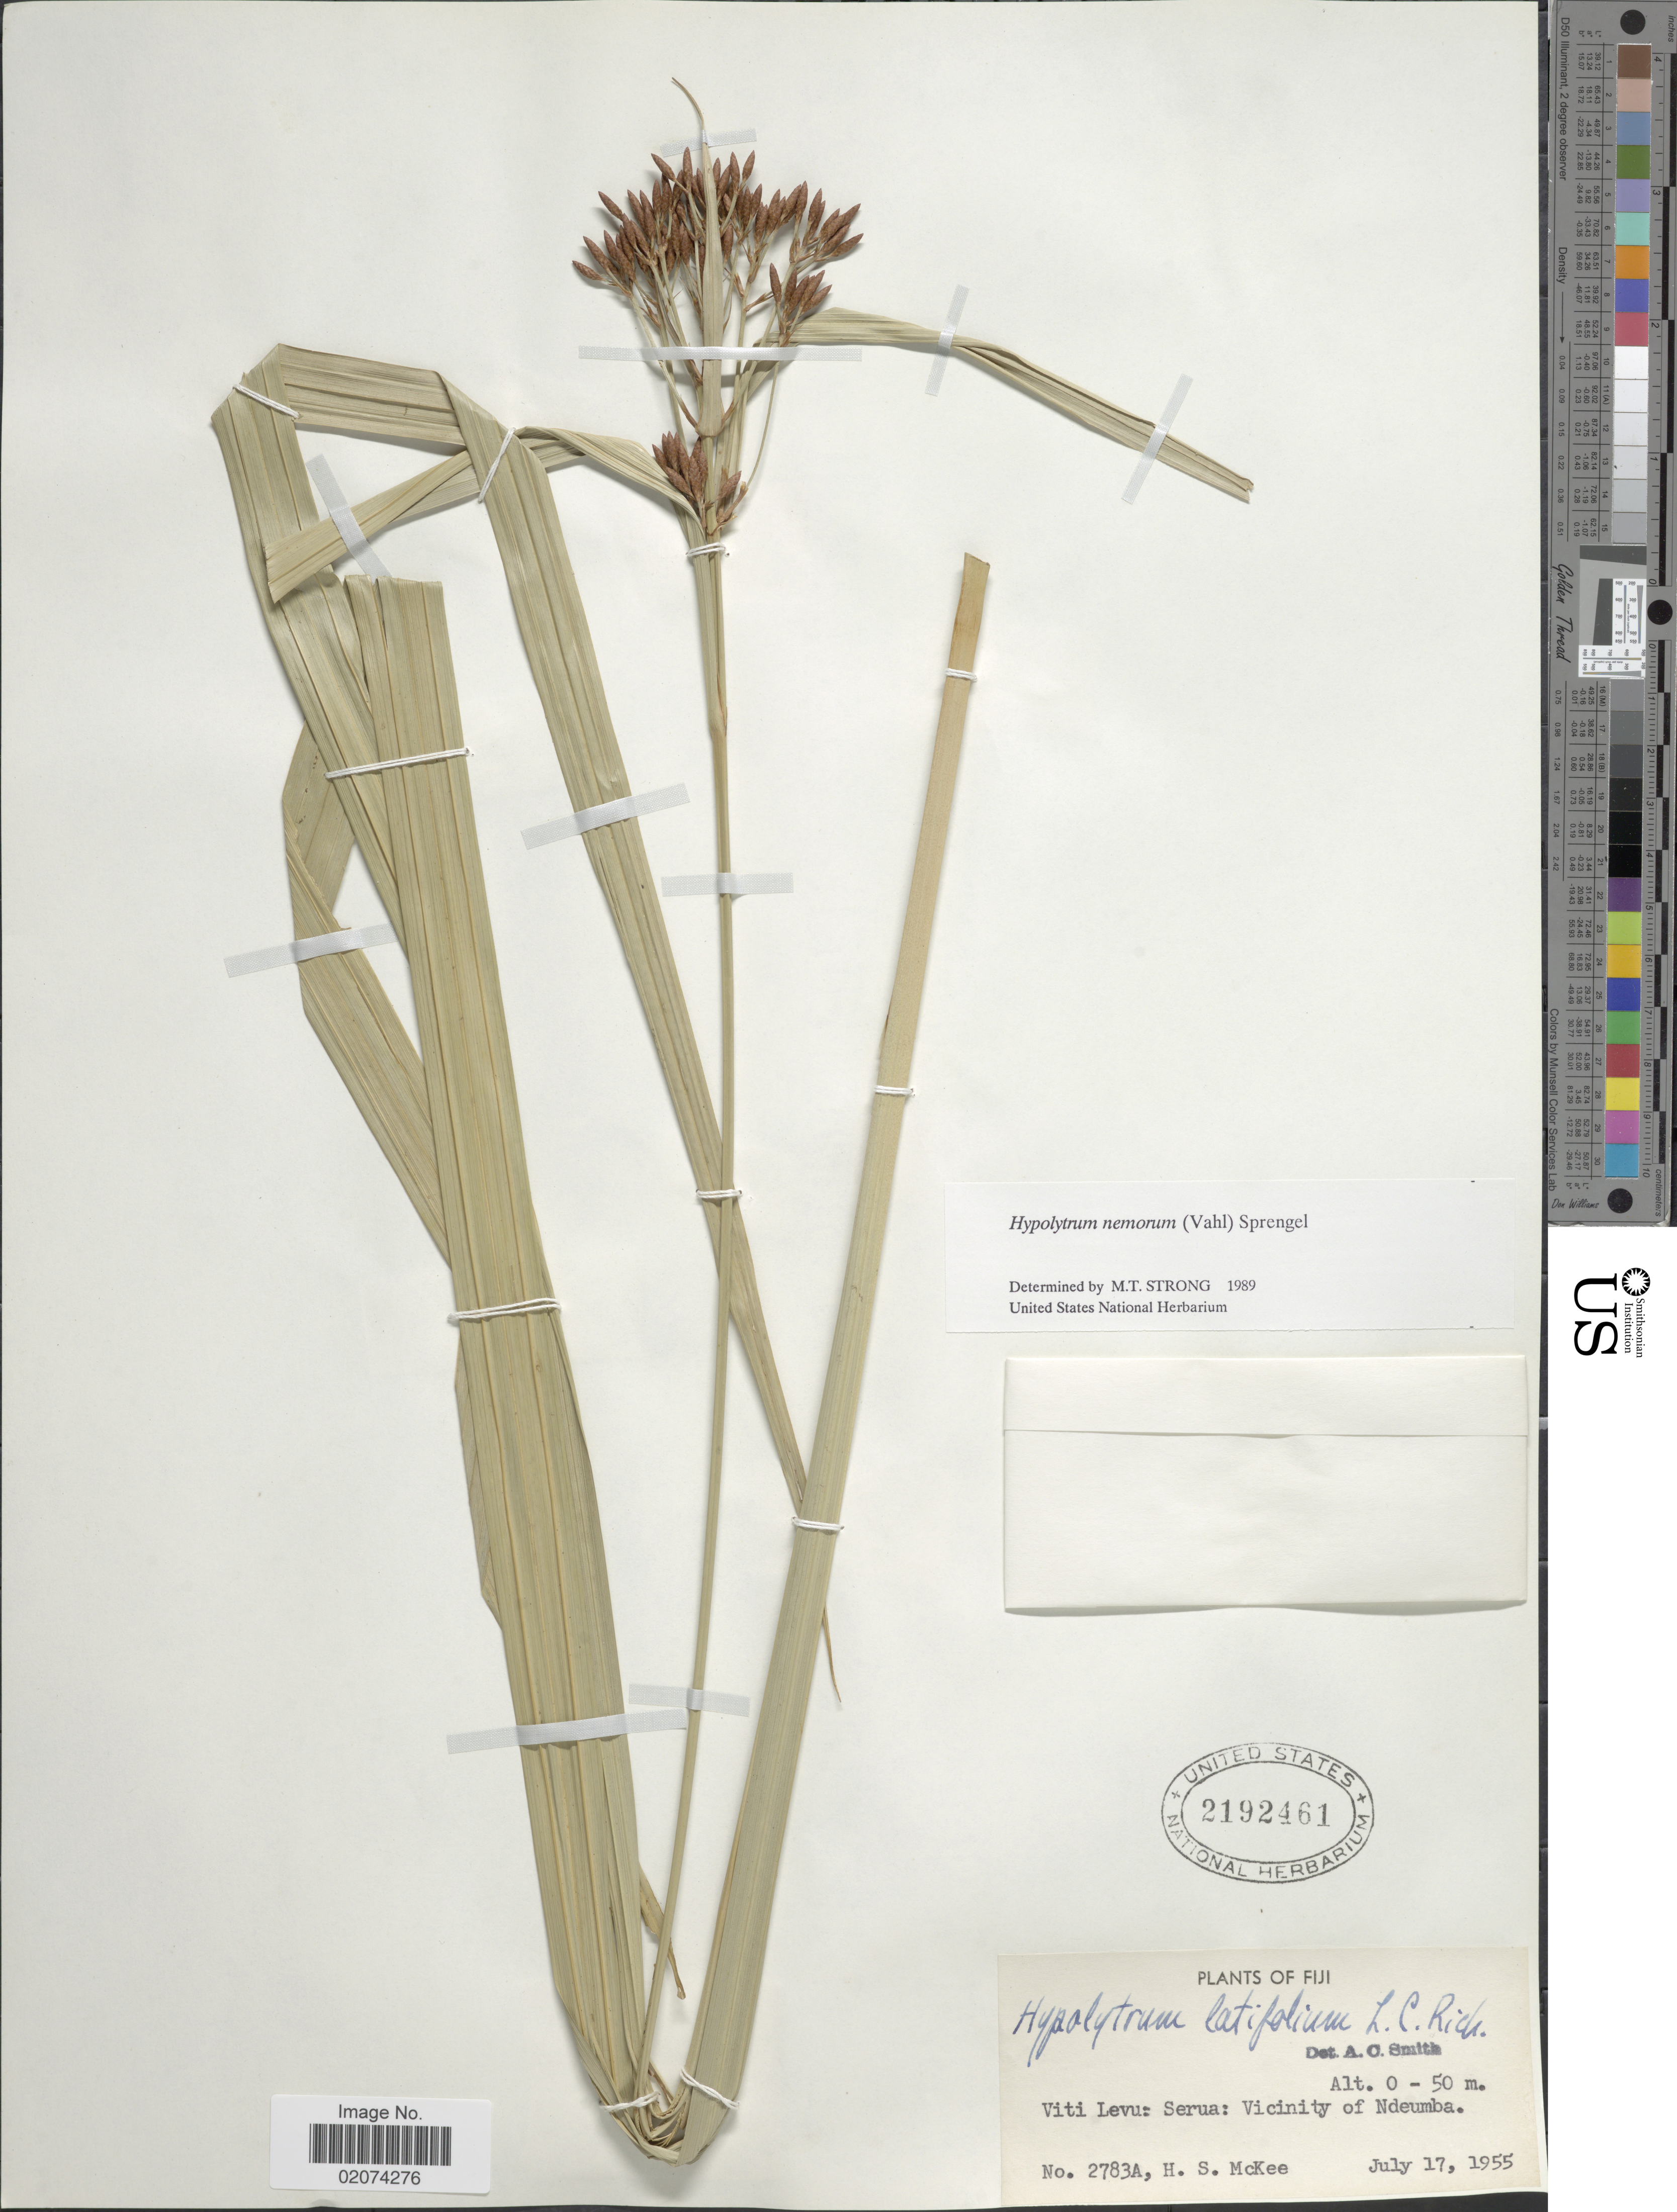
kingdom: Plantae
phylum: Tracheophyta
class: Liliopsida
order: Poales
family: Cyperaceae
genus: Hypolytrum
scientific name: Hypolytrum nemorum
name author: (Vahl) Spreng.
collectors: H. S. McKee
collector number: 2783A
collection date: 1955-07-17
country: Fiji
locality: Viti Levu: Serua: Vicinity of Ndeumba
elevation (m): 0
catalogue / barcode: US 2192461